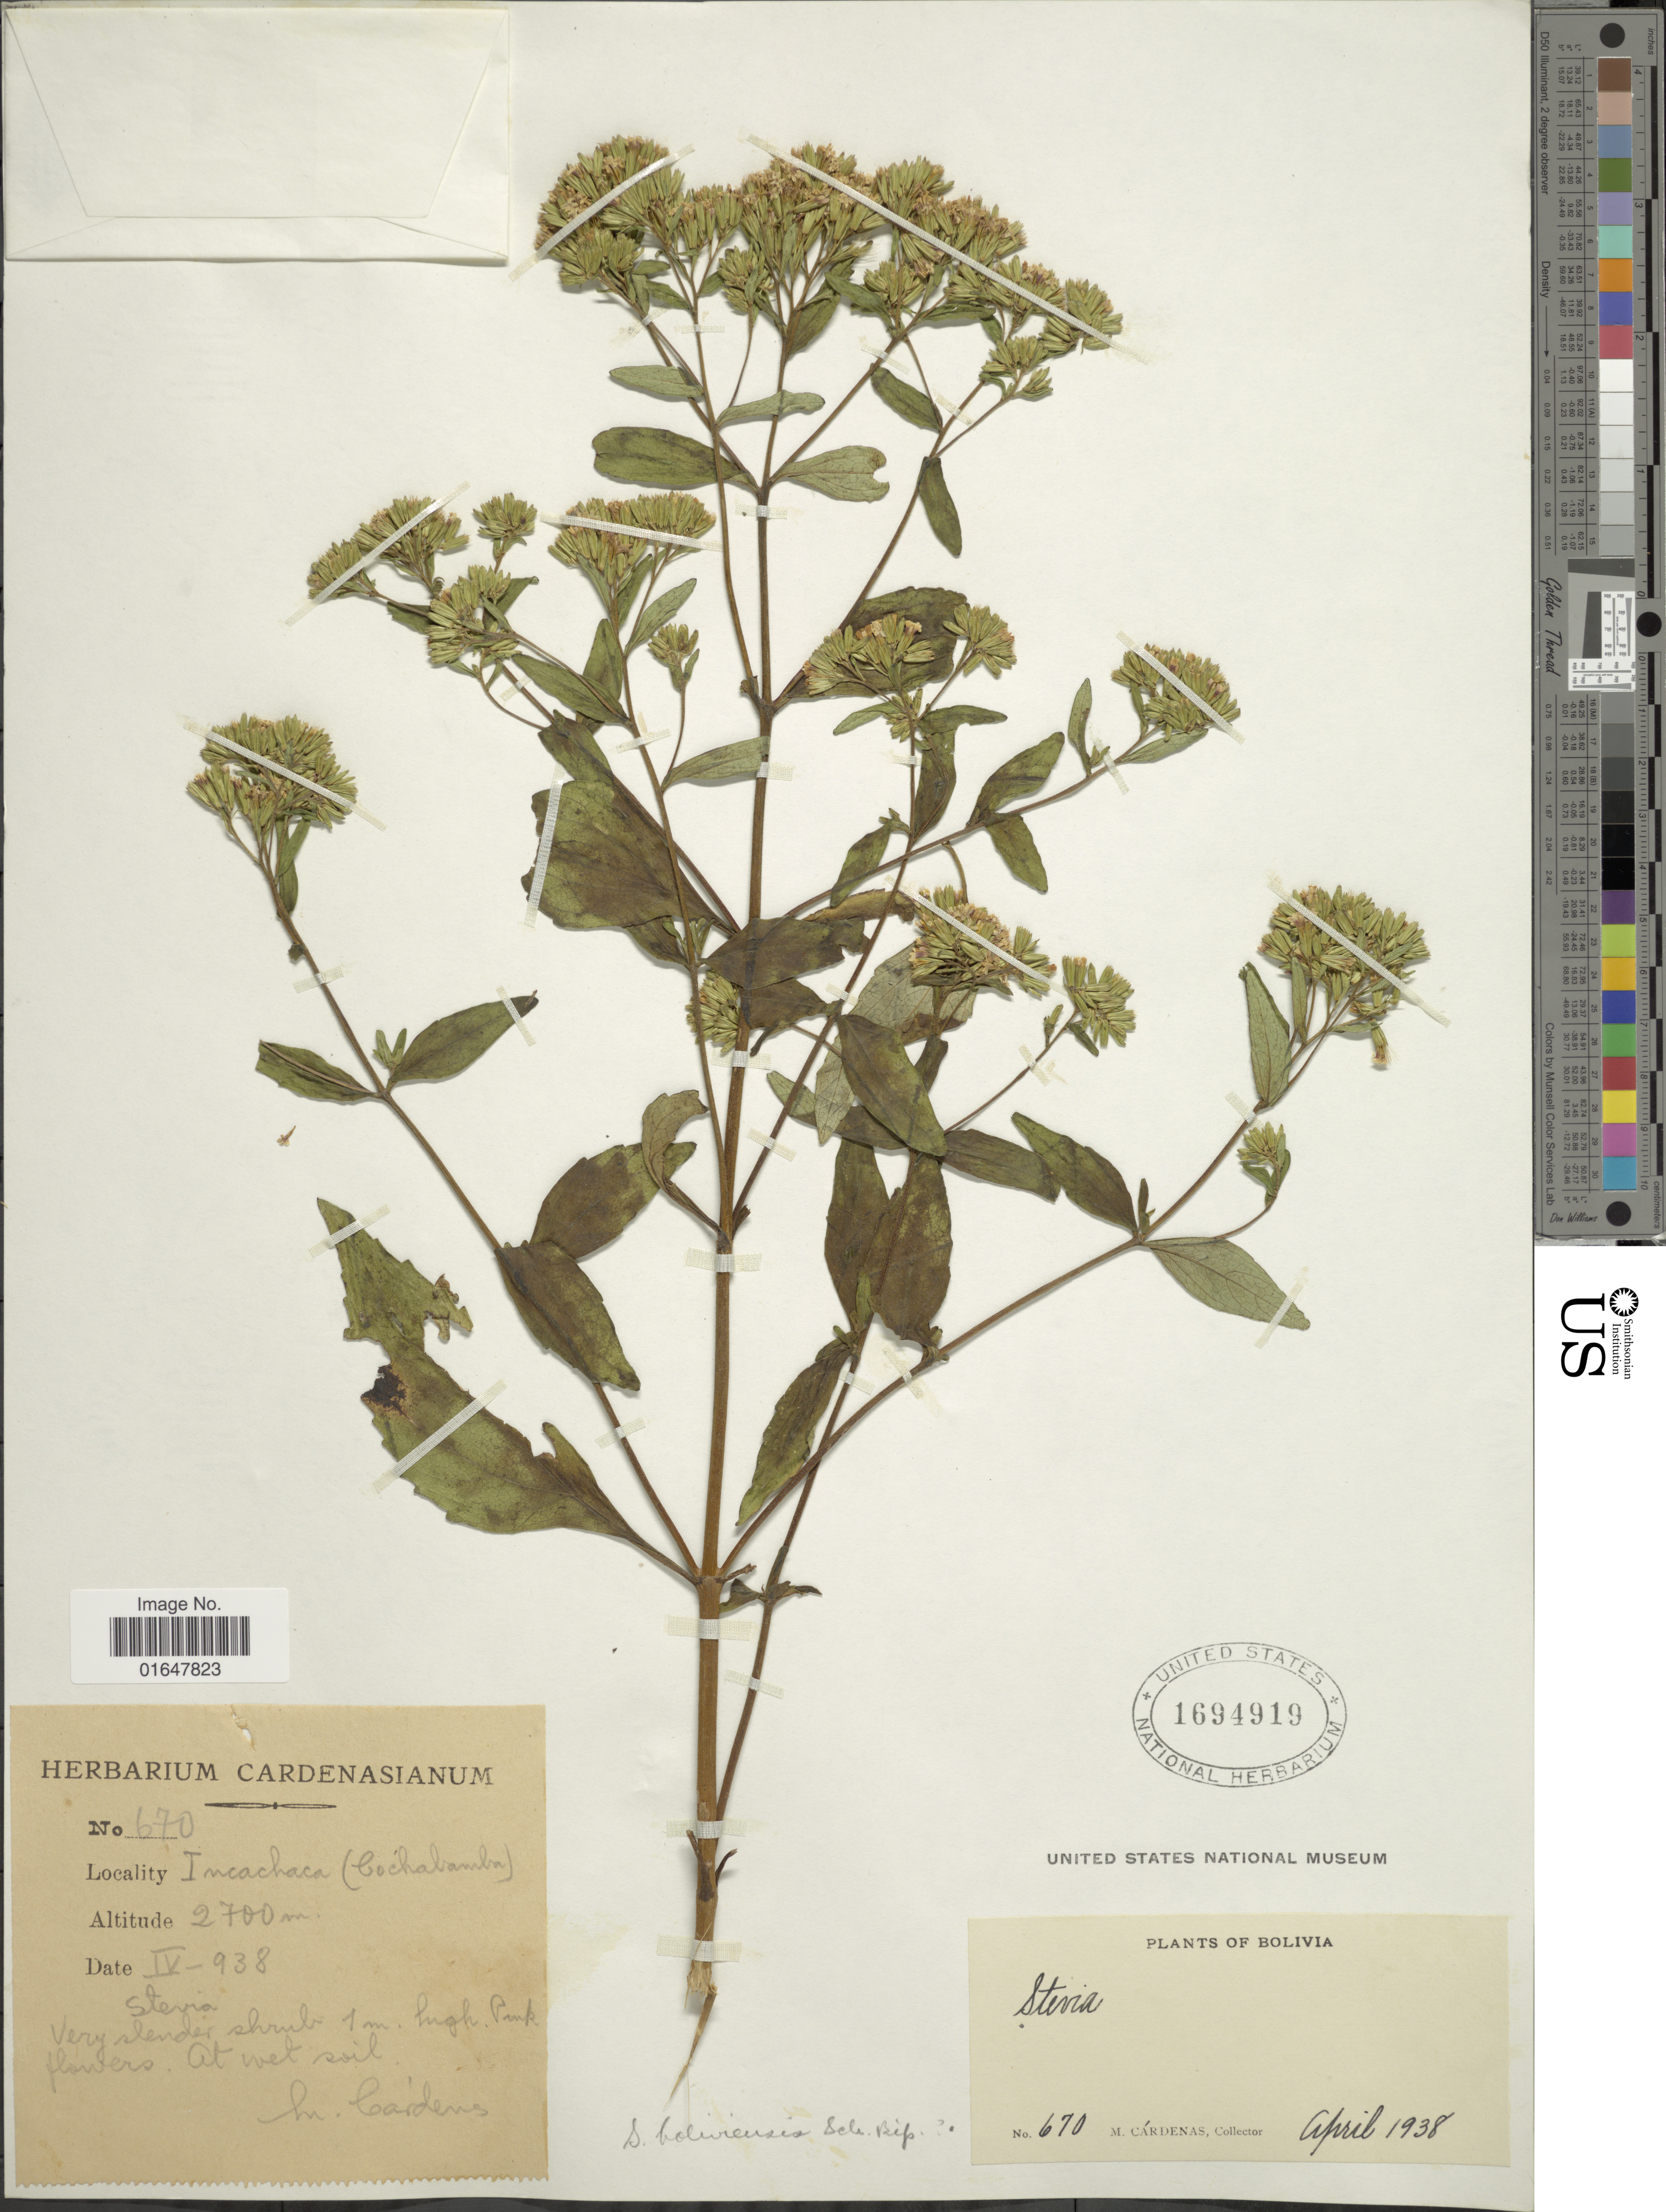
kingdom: Plantae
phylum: Tracheophyta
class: Magnoliopsida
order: Asterales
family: Asteraceae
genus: Stevia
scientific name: Stevia boliviensis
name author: Sch. Bip. ex Rusby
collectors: M. Cárdenas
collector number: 670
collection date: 1938-04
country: Bolivia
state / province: Cochabamba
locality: Incachaca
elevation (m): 2700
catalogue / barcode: US 1694919